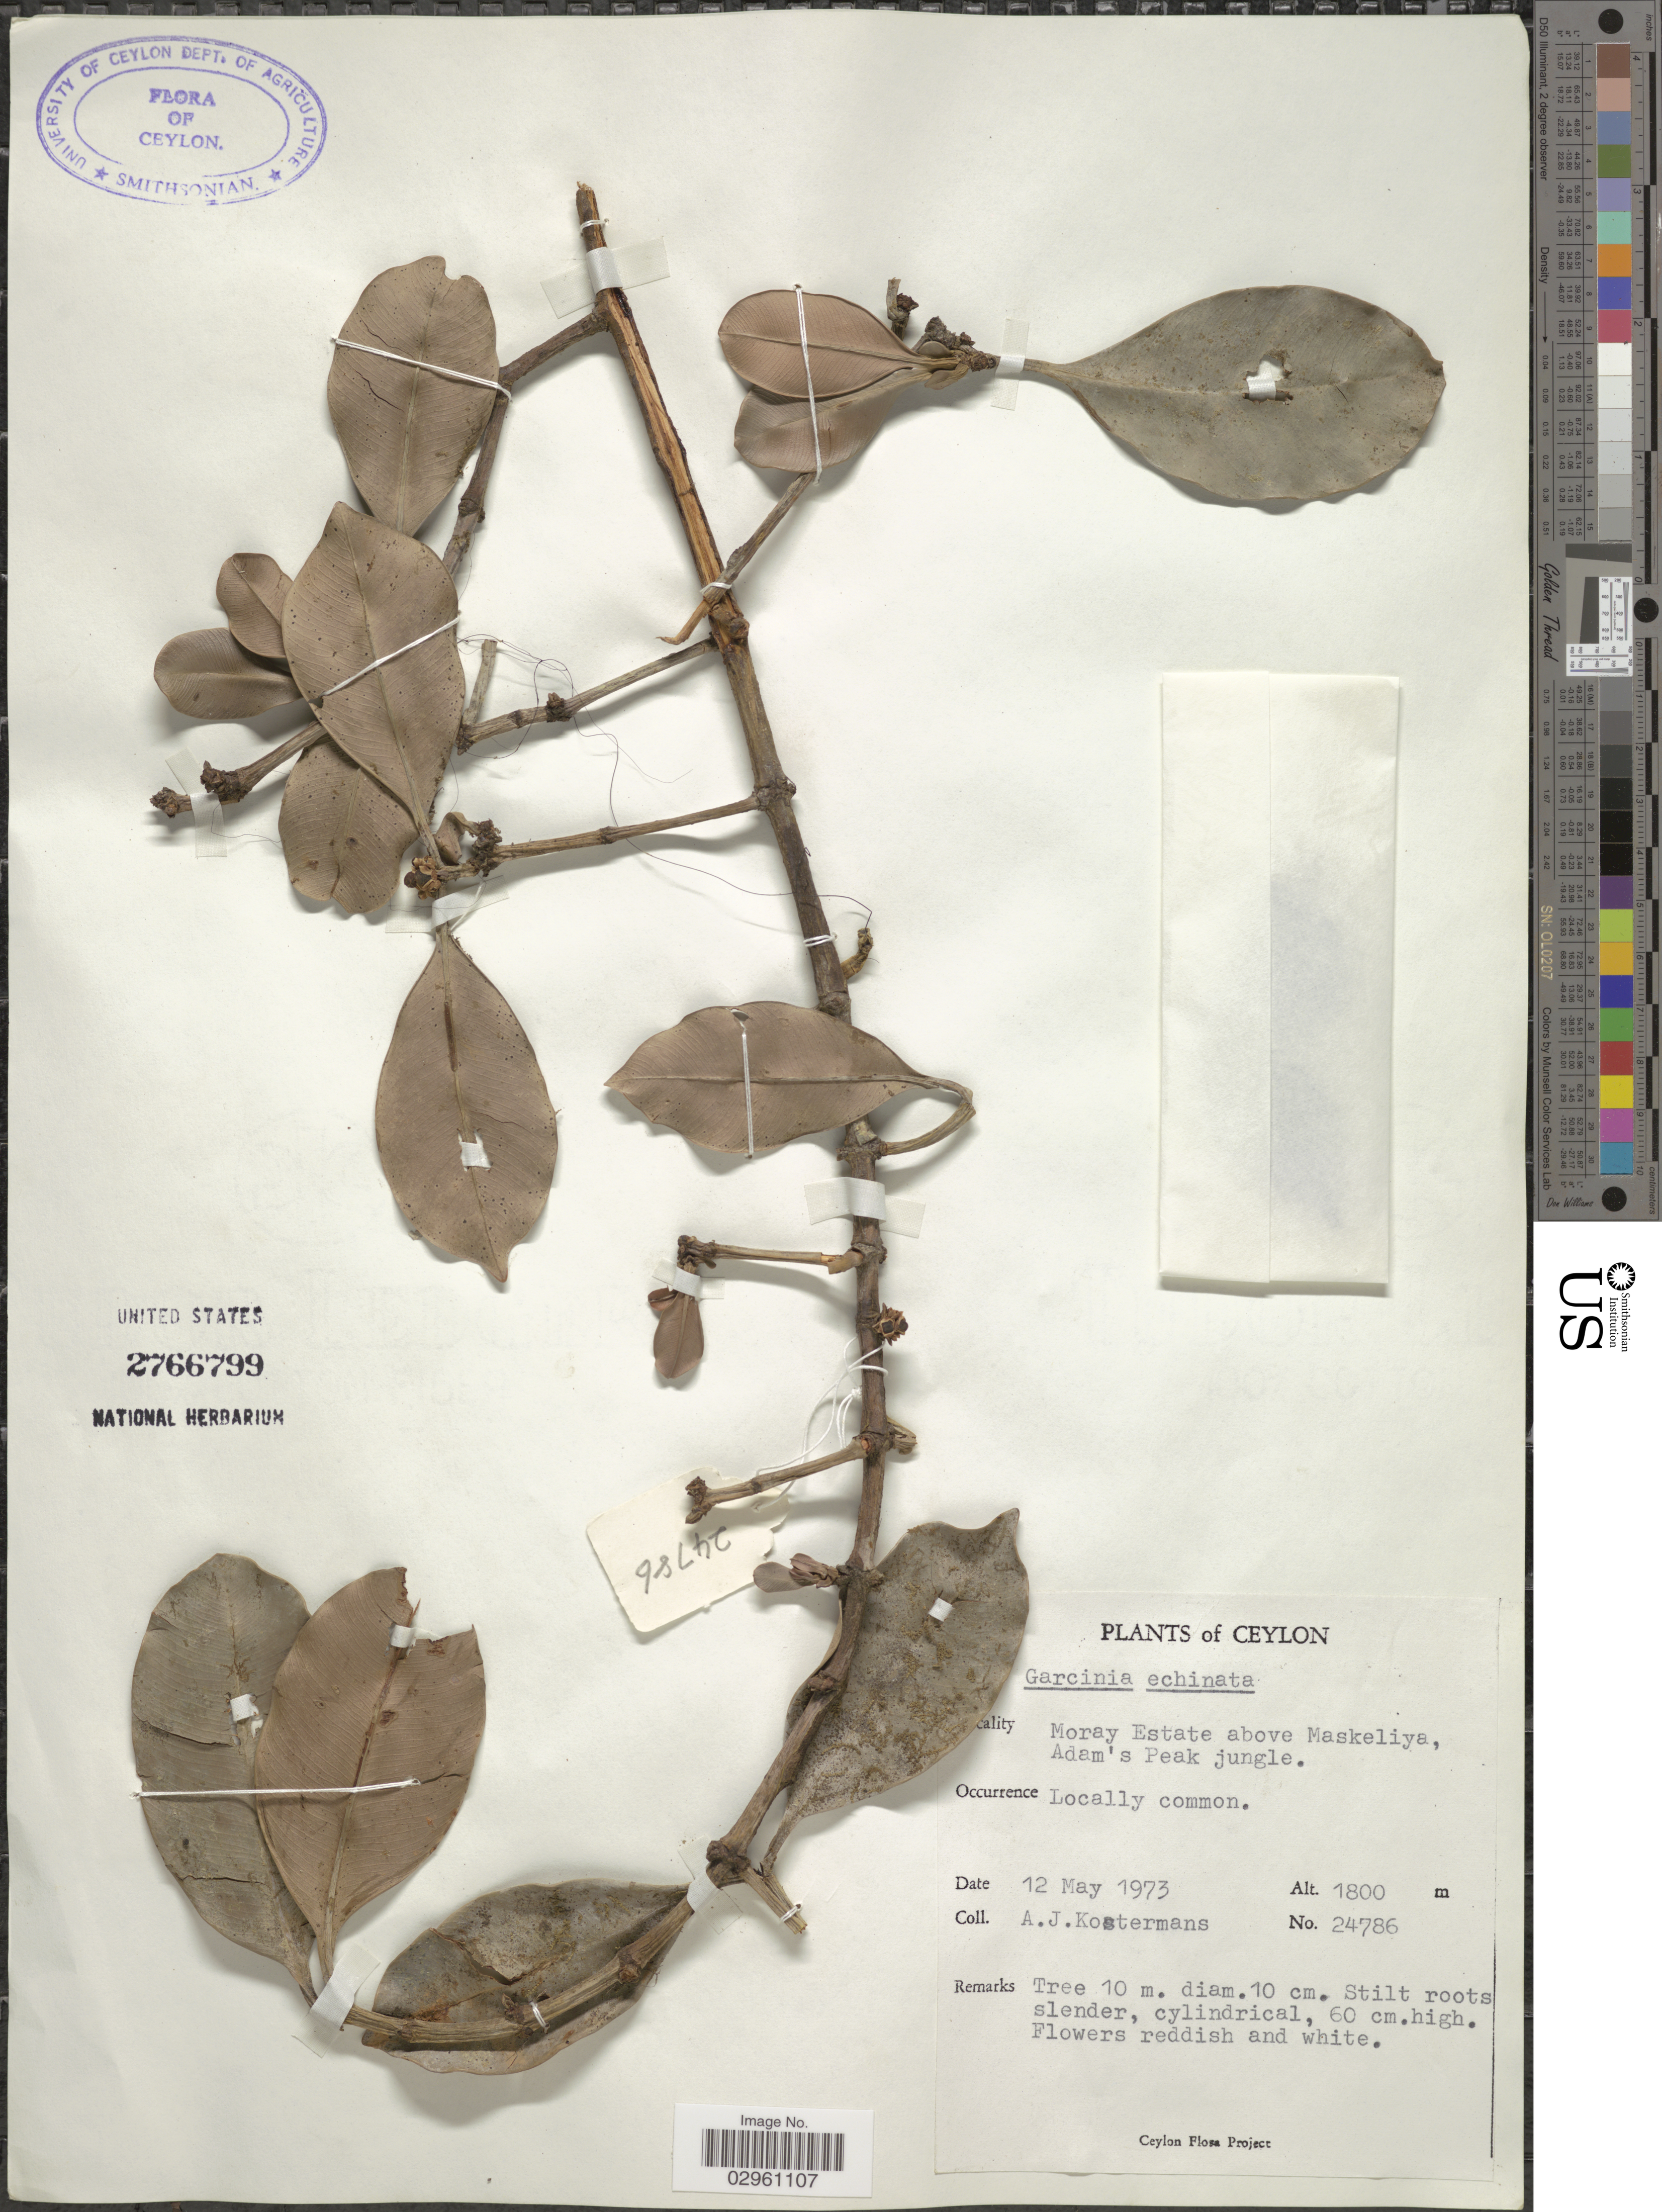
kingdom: Plantae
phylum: Tracheophyta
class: Magnoliopsida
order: Malpighiales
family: Clusiaceae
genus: Garcinia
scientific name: Garcinia echinocarpa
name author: Thwaites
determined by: Strong, Mark T., (BOT), Smithsonian Institution - National Museum of Natural History (UNITED STATES)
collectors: A. J. G. Kostermans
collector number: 24786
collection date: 1973-05-12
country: Sri Lanka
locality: Ceylon. Moray Estate above Maskeliya, Adam's Peak jungle.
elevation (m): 1800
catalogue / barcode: US 2766799